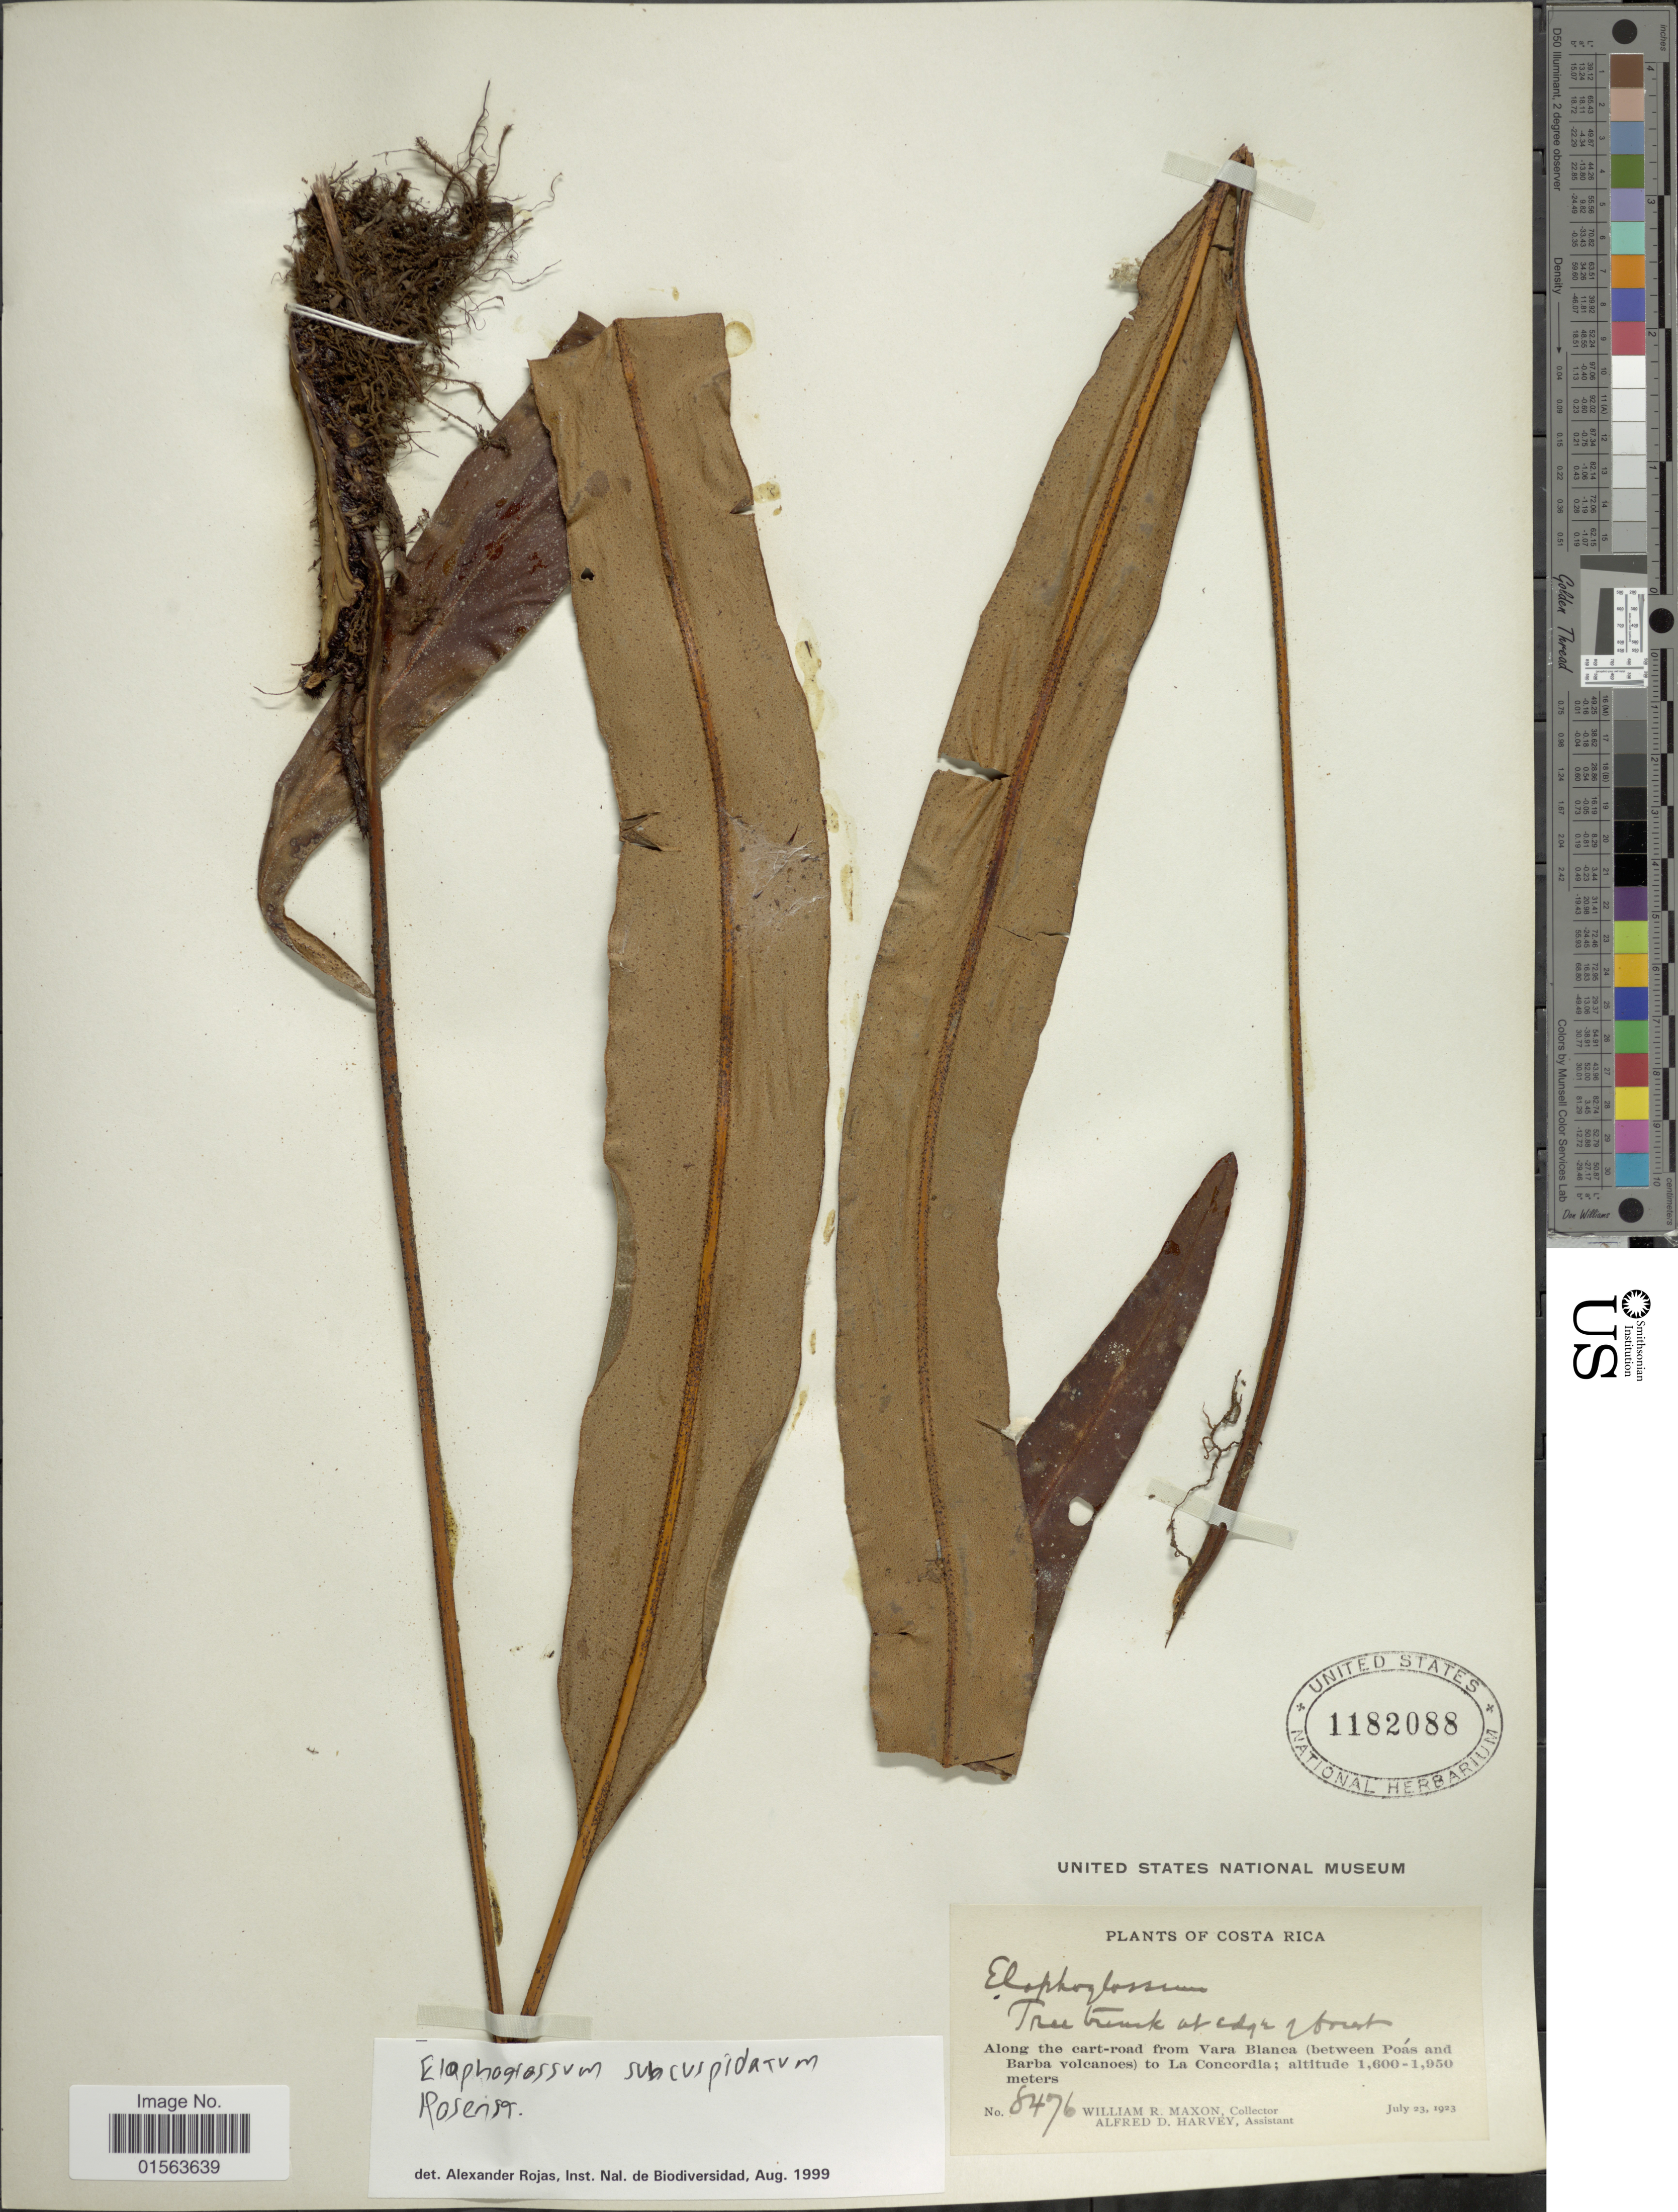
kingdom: Plantae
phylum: Tracheophyta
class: Polypodiopsida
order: Polypodiales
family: Dryopteridaceae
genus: Elaphoglossum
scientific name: Elaphoglossum subcuspidatum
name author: Rosenst.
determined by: Matos, F. B.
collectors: W. R. Maxon & A. D. Harvey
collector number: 8476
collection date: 1923-07-23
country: Costa Rica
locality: Along the cart-road from Vara Blanca (between Poas and Barba volcanoes) to La Concordia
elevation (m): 1600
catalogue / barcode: US 1182088